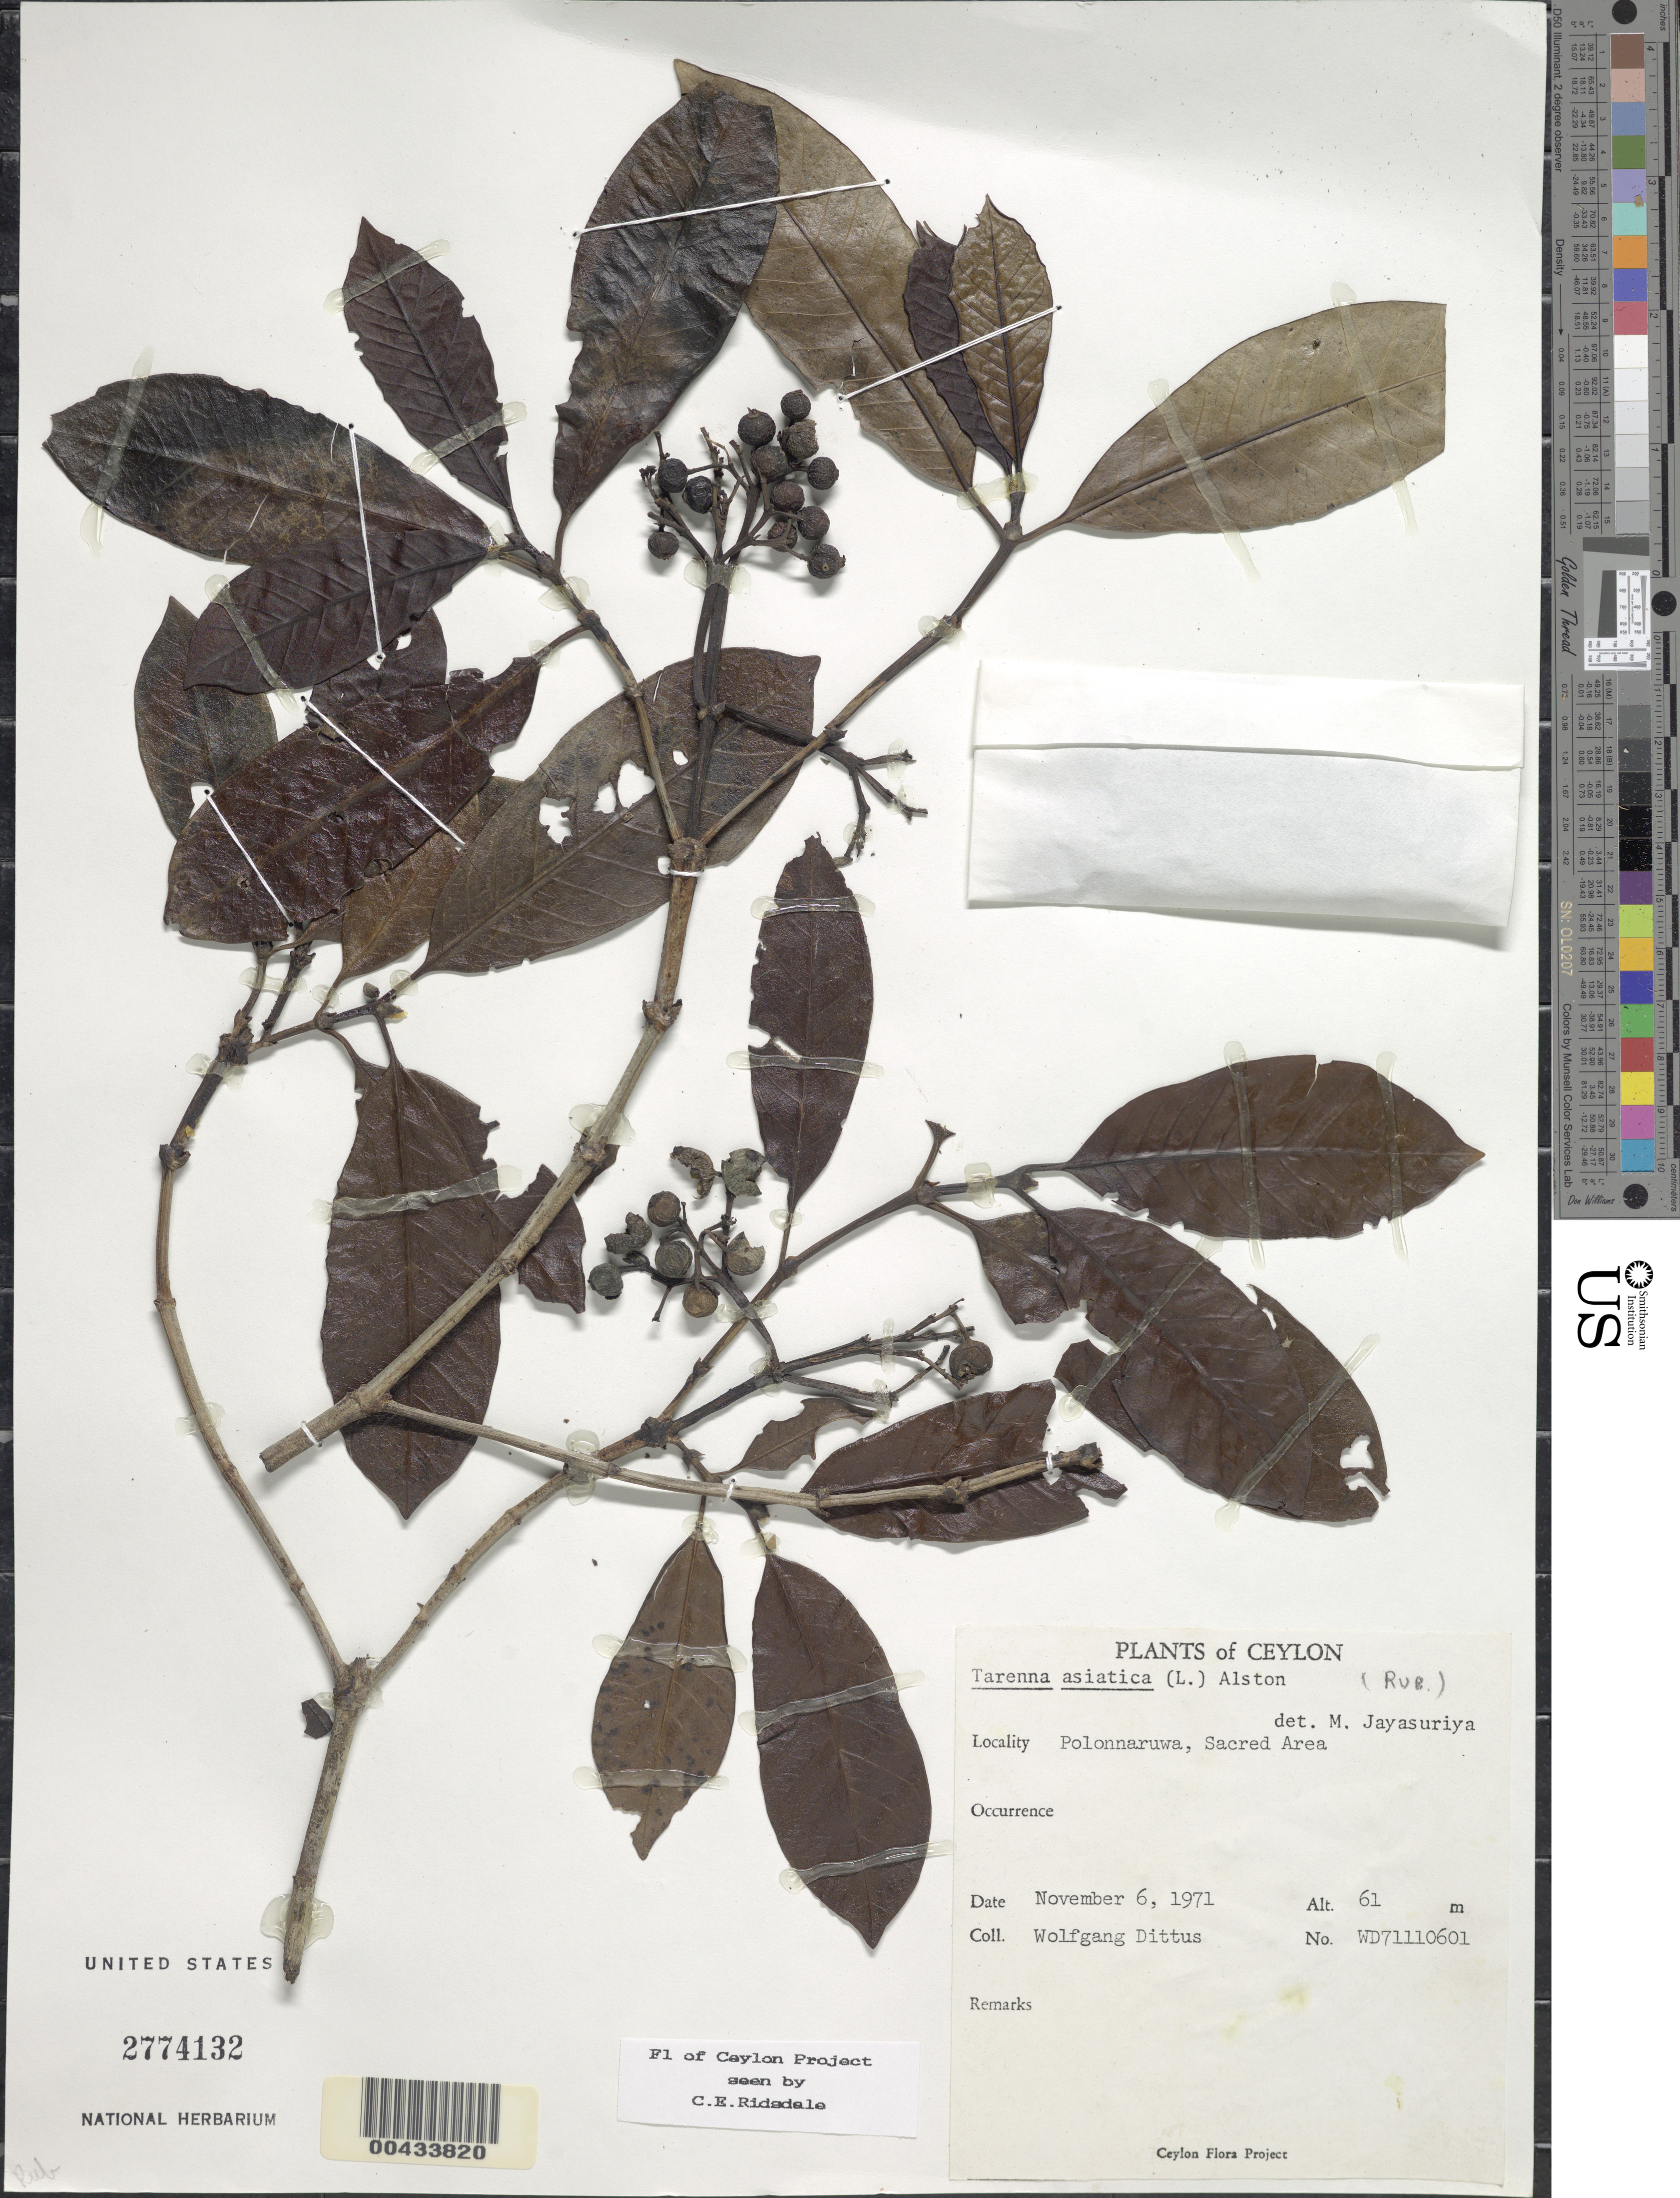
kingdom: Plantae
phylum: Tracheophyta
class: Magnoliopsida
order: Gentianales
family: Rubiaceae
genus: Tarenna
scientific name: Tarenna asiatica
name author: (L.) Kuntze ex K. Schum.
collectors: W. Dittus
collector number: WD71110601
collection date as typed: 06 Nov 1971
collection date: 1971-11-06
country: Sri Lanka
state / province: North Central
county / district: Polonnaruwa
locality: Polonnaruwa Sacred Area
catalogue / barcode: US 2774132